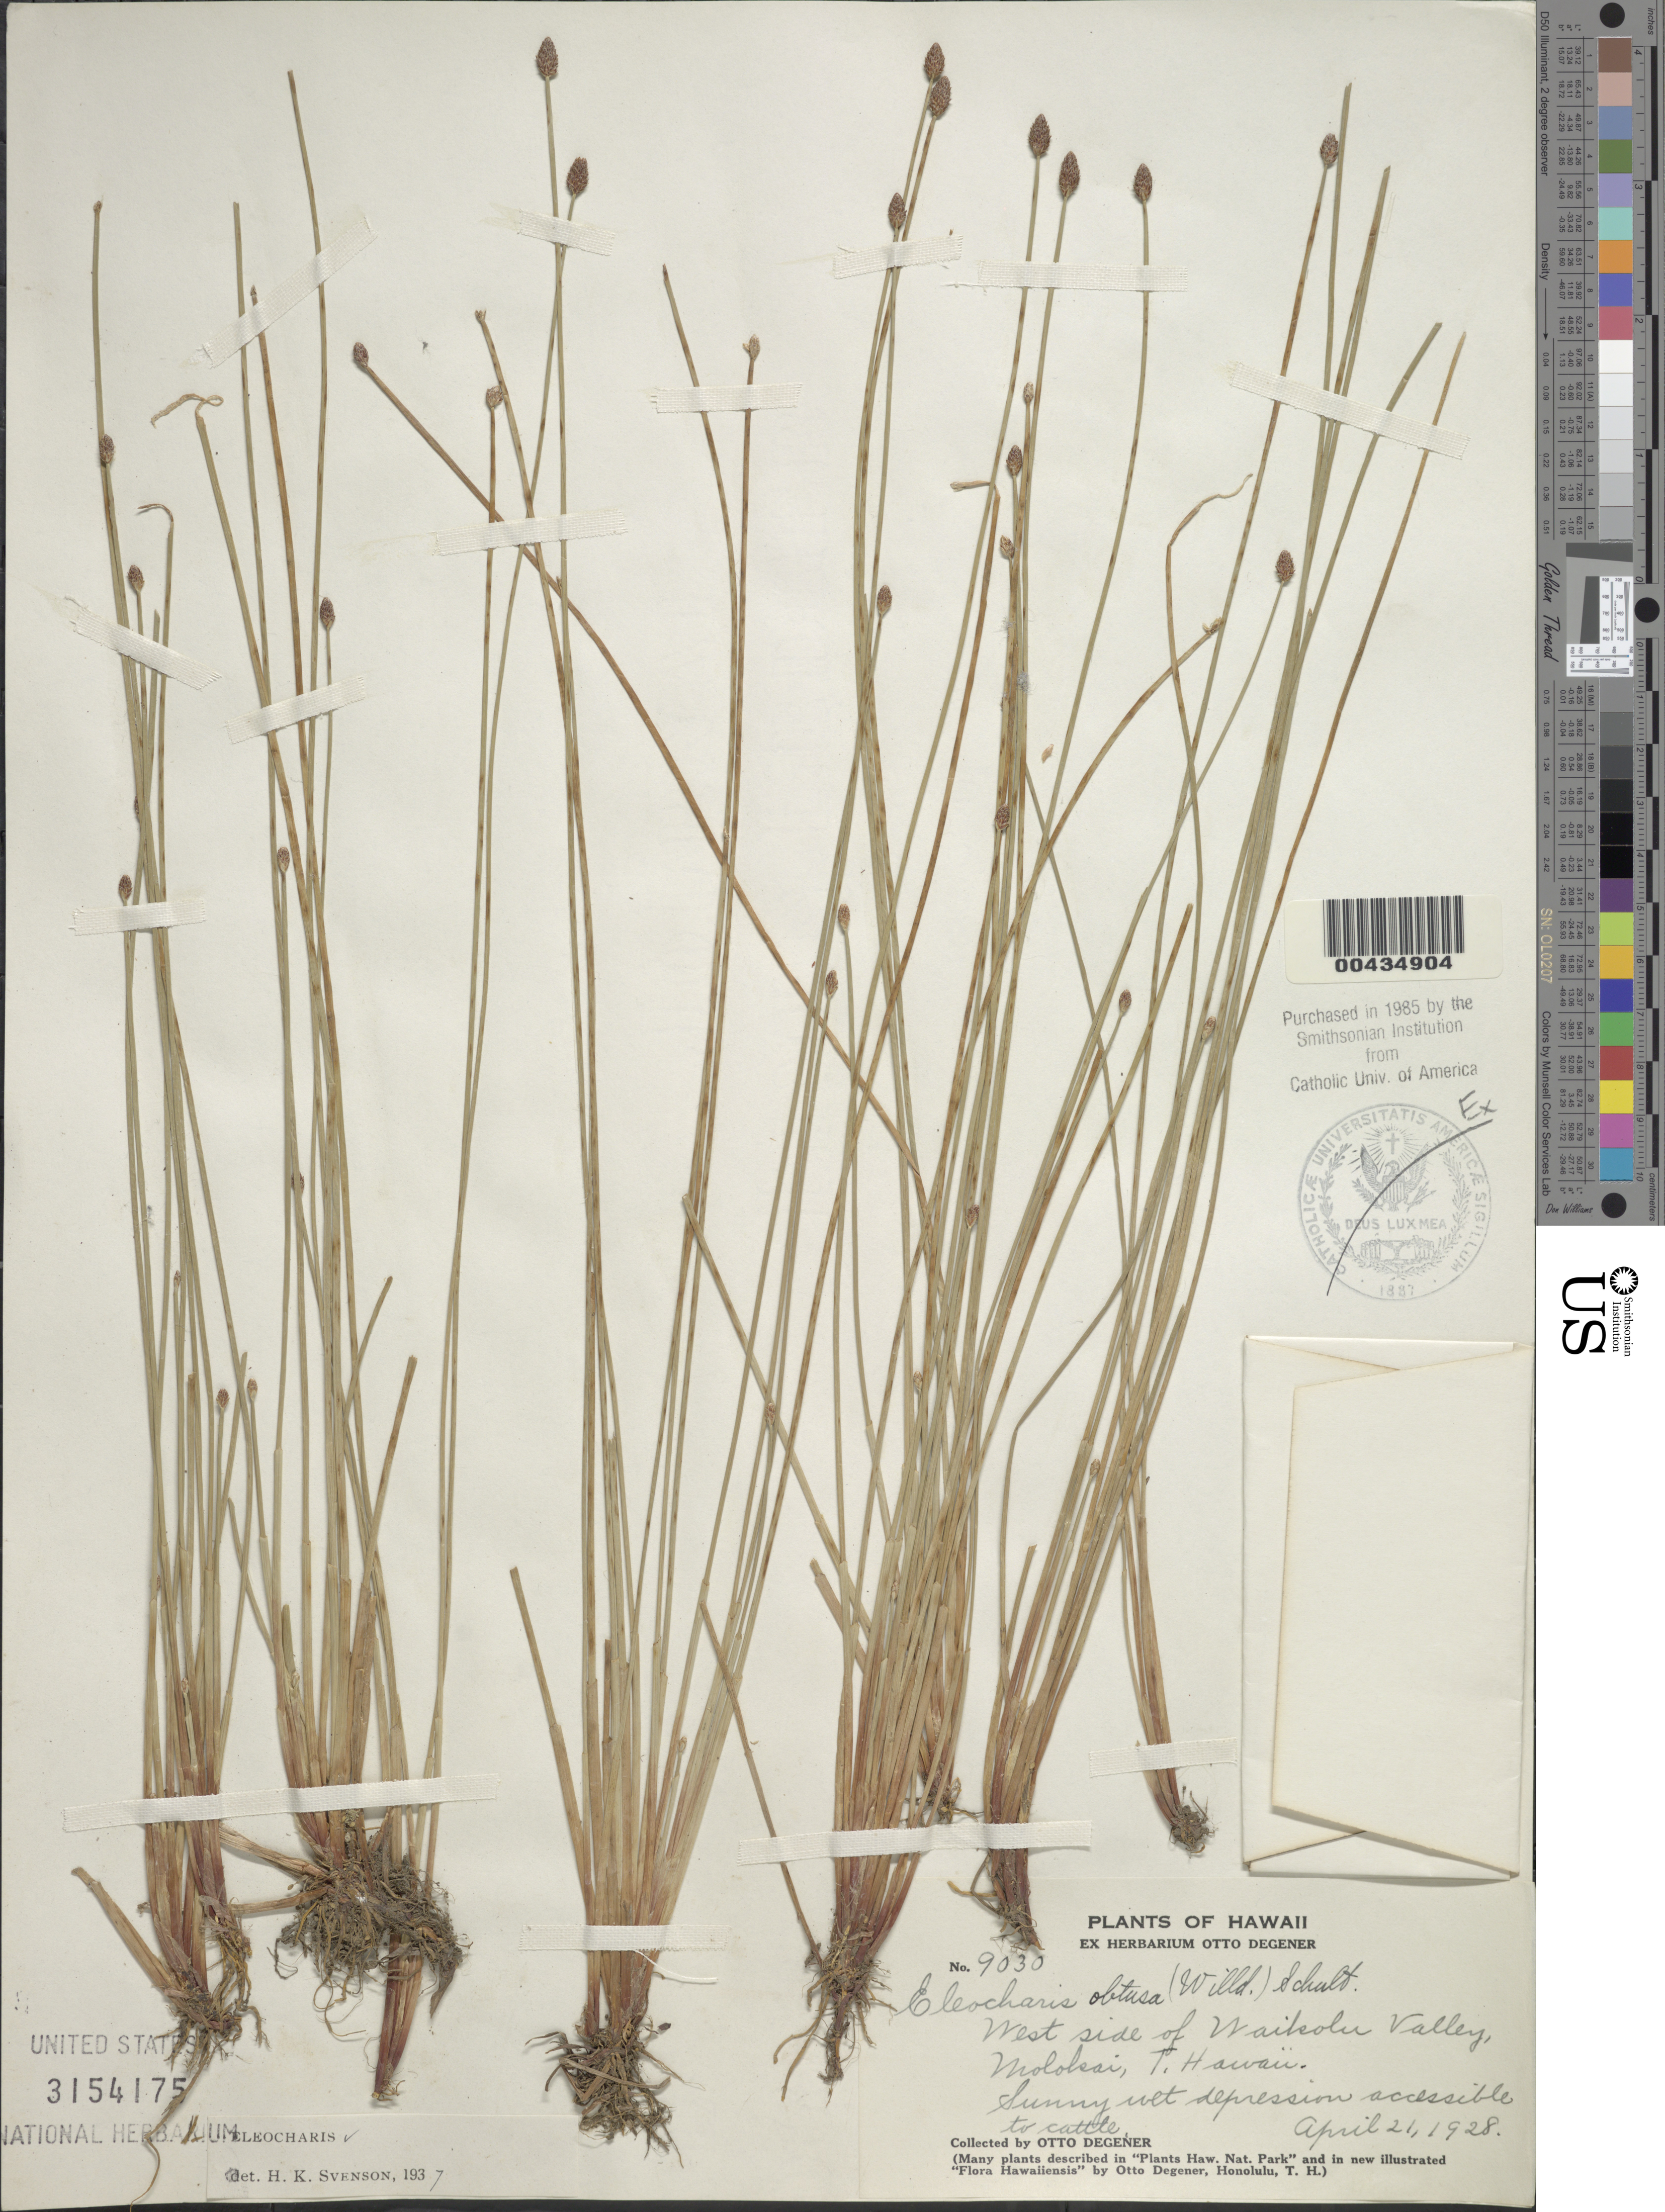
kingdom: Plantae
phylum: Tracheophyta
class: Liliopsida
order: Poales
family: Cyperaceae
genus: Eleocharis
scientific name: Eleocharis obtusa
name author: (Willd.) Schult.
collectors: O. Degener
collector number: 9030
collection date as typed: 21 Apr 1928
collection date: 1928-04-21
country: United States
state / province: Hawaii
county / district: Maui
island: Moloka'i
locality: West side of Waikolu Valley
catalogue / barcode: US 3154175